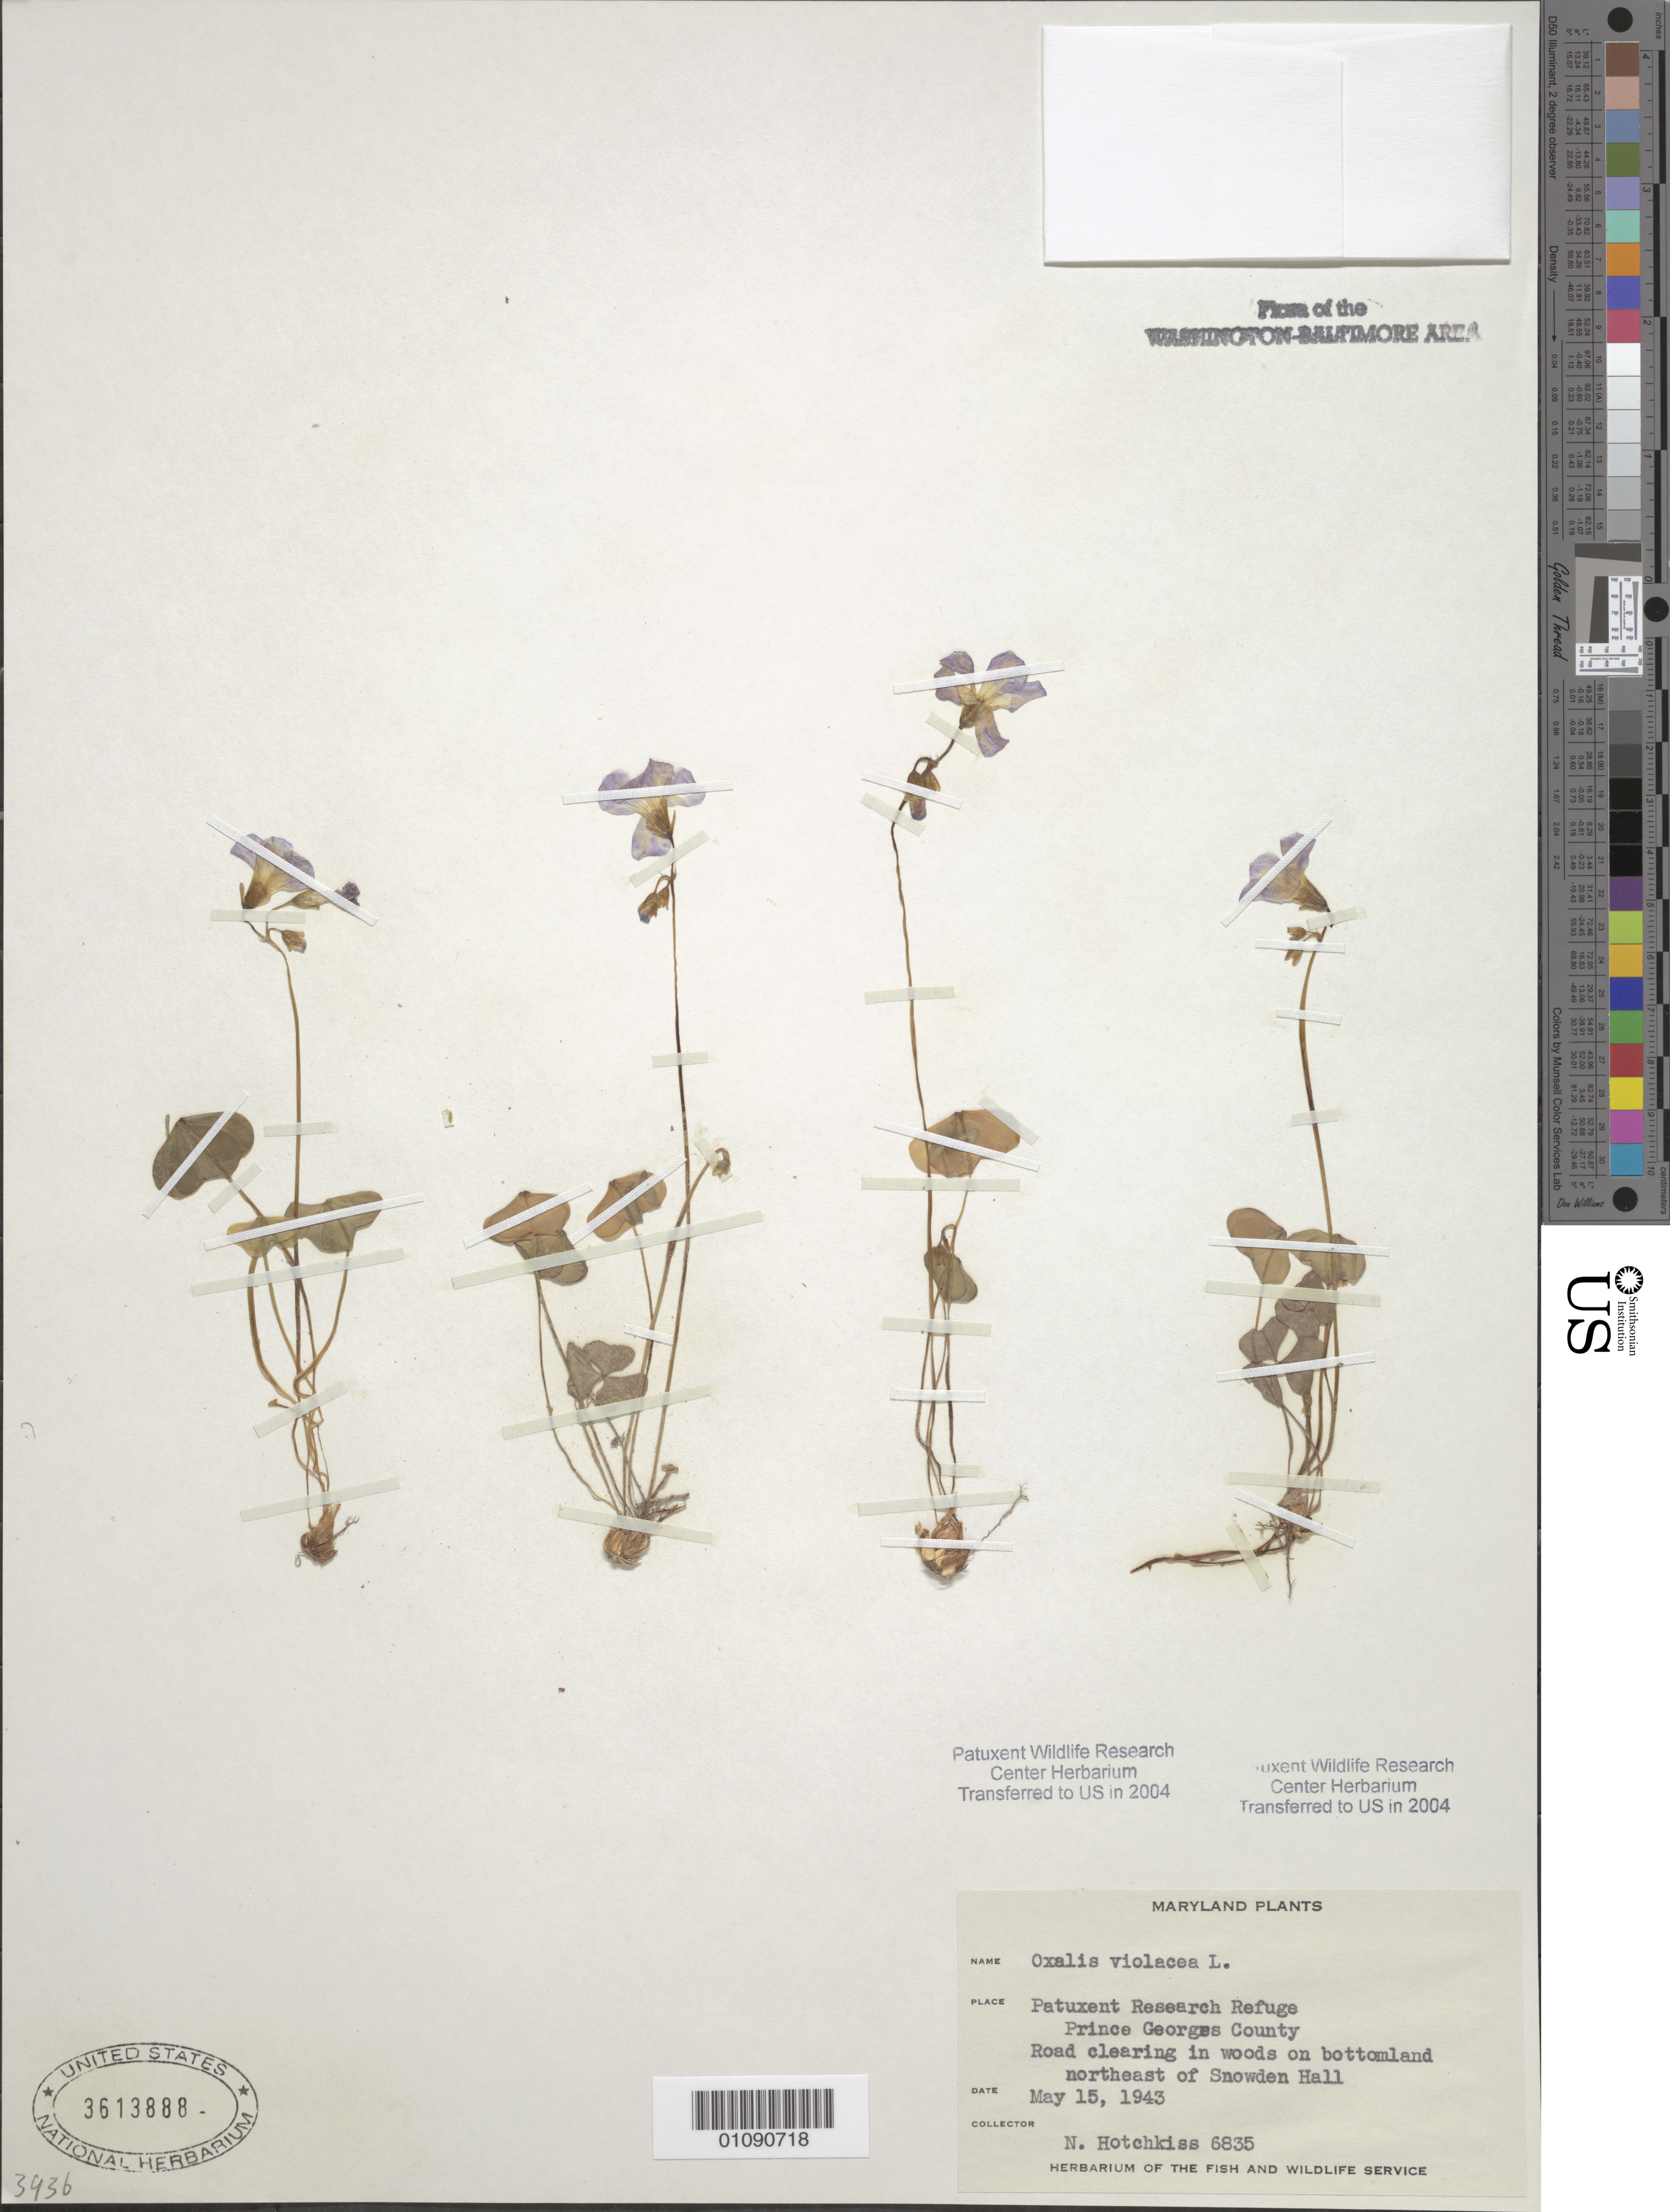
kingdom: Plantae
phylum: Tracheophyta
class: Magnoliopsida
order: Oxalidales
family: Oxalidaceae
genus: Oxalis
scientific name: Oxalis violacea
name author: L.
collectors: N. Hotchkiss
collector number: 6835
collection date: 1943-05-15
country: United States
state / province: Maryland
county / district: Prince George's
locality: Patuxent Wildlife Refuge, N.E. of Snowden Hall.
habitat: Road clearing in woods on bottomland.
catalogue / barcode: US 3613888